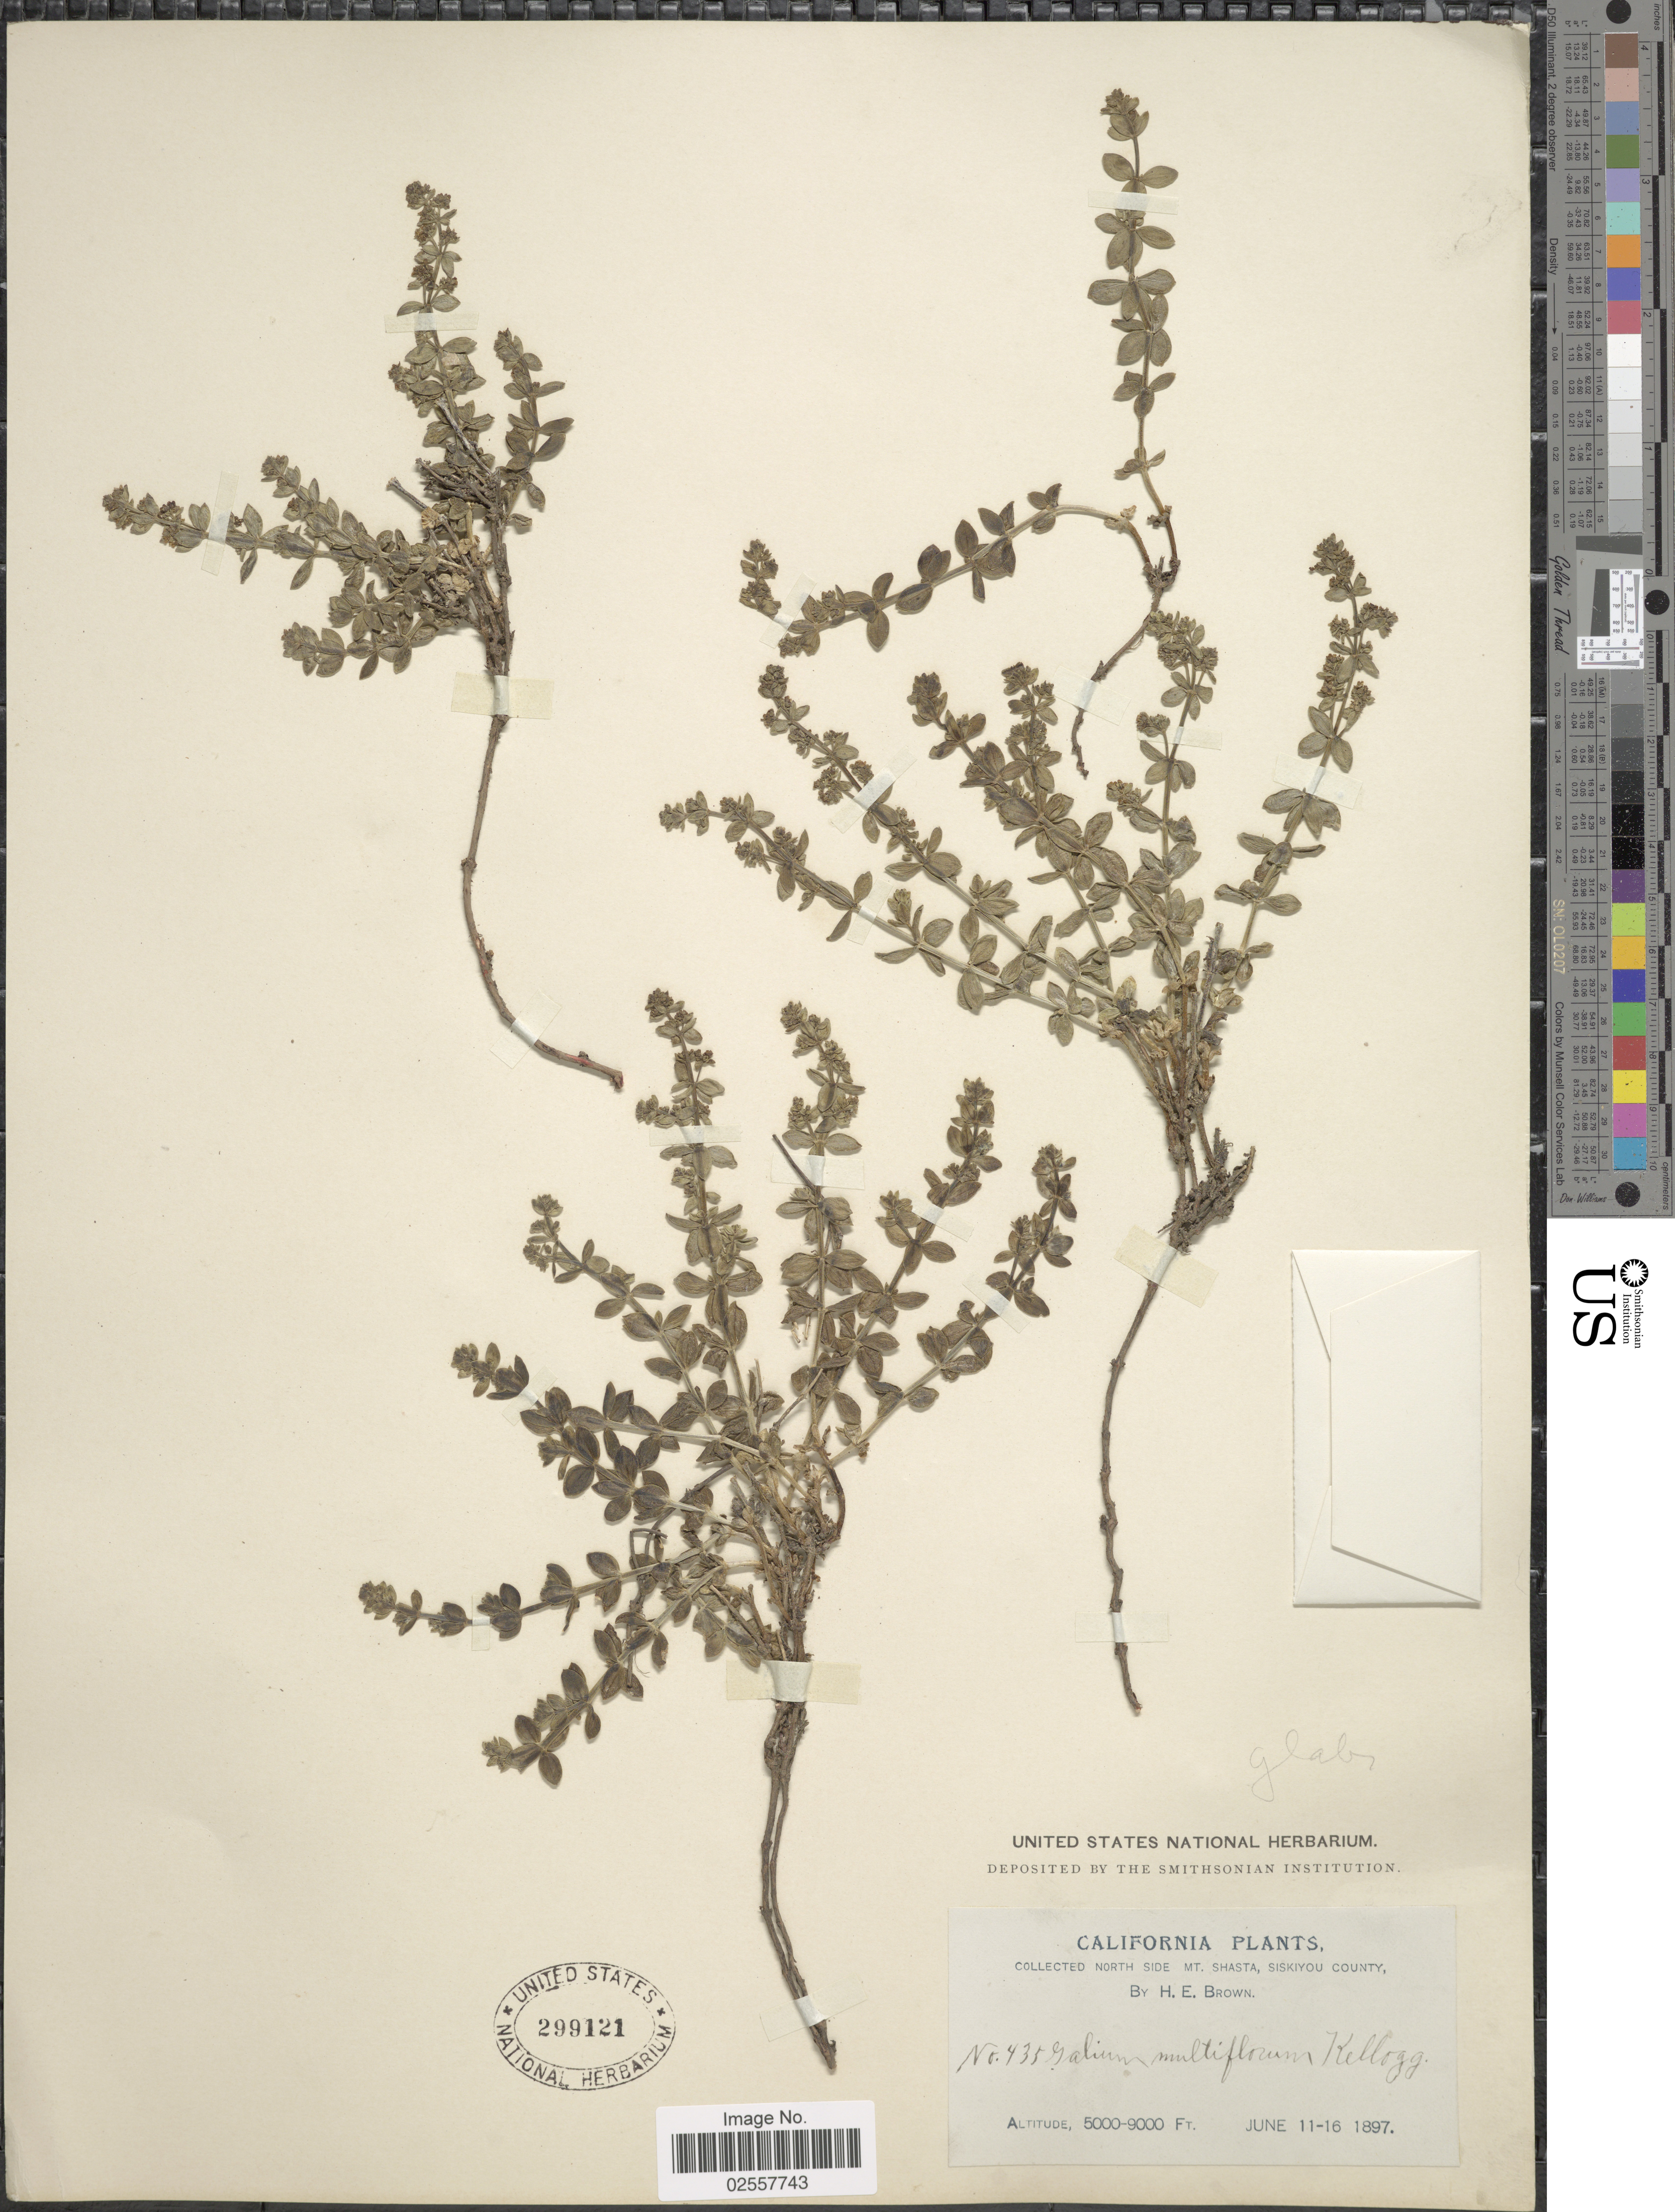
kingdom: Plantae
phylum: Tracheophyta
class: Magnoliopsida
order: Gentianales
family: Rubiaceae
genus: Galium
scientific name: Galium glabrescens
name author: (Ehrend.) Dempster & Ehrend.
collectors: H. E. Brown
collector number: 435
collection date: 1897-06-11/1897-06-16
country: United States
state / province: California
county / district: Siskiyou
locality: North side Mt. Shasta, Siskiyou County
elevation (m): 1524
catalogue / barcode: US 299121